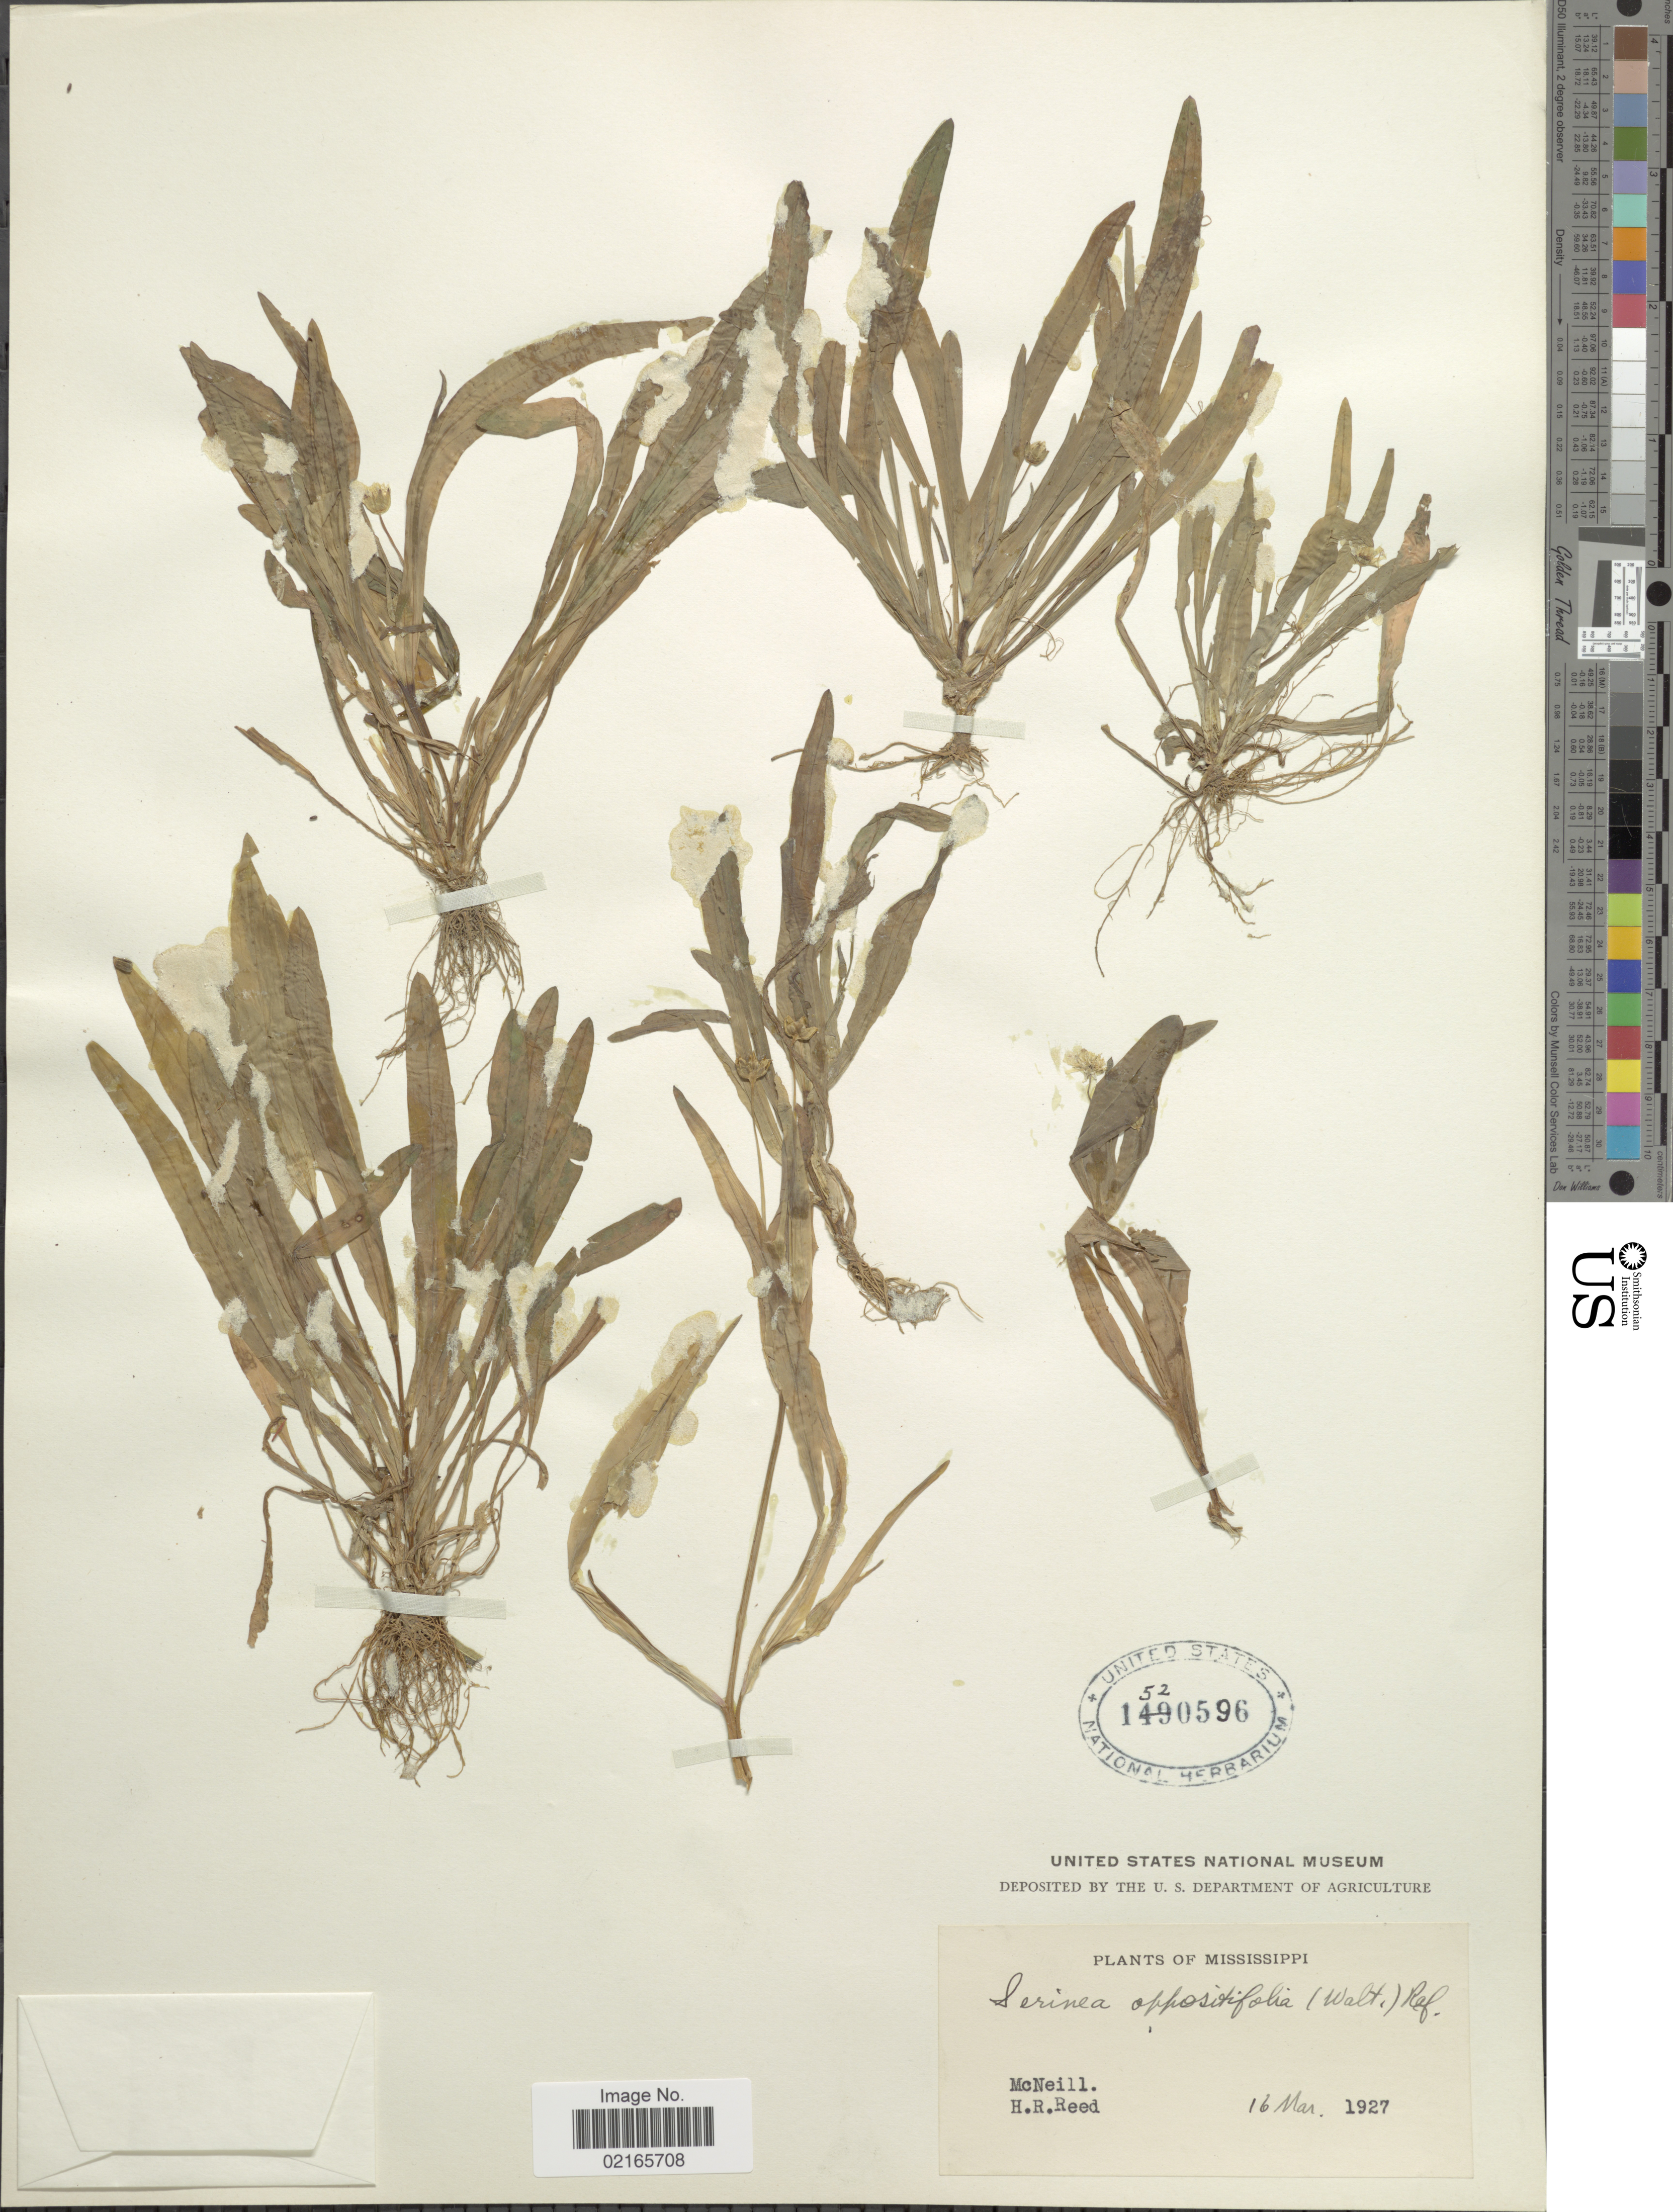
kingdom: Plantae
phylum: Tracheophyta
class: Magnoliopsida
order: Asterales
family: Asteraceae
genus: Krigia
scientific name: Krigia oppositifolia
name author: Raf.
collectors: McNeill & H. Reed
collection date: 1927-03-16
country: United States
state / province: Mississippi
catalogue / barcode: US 1520596